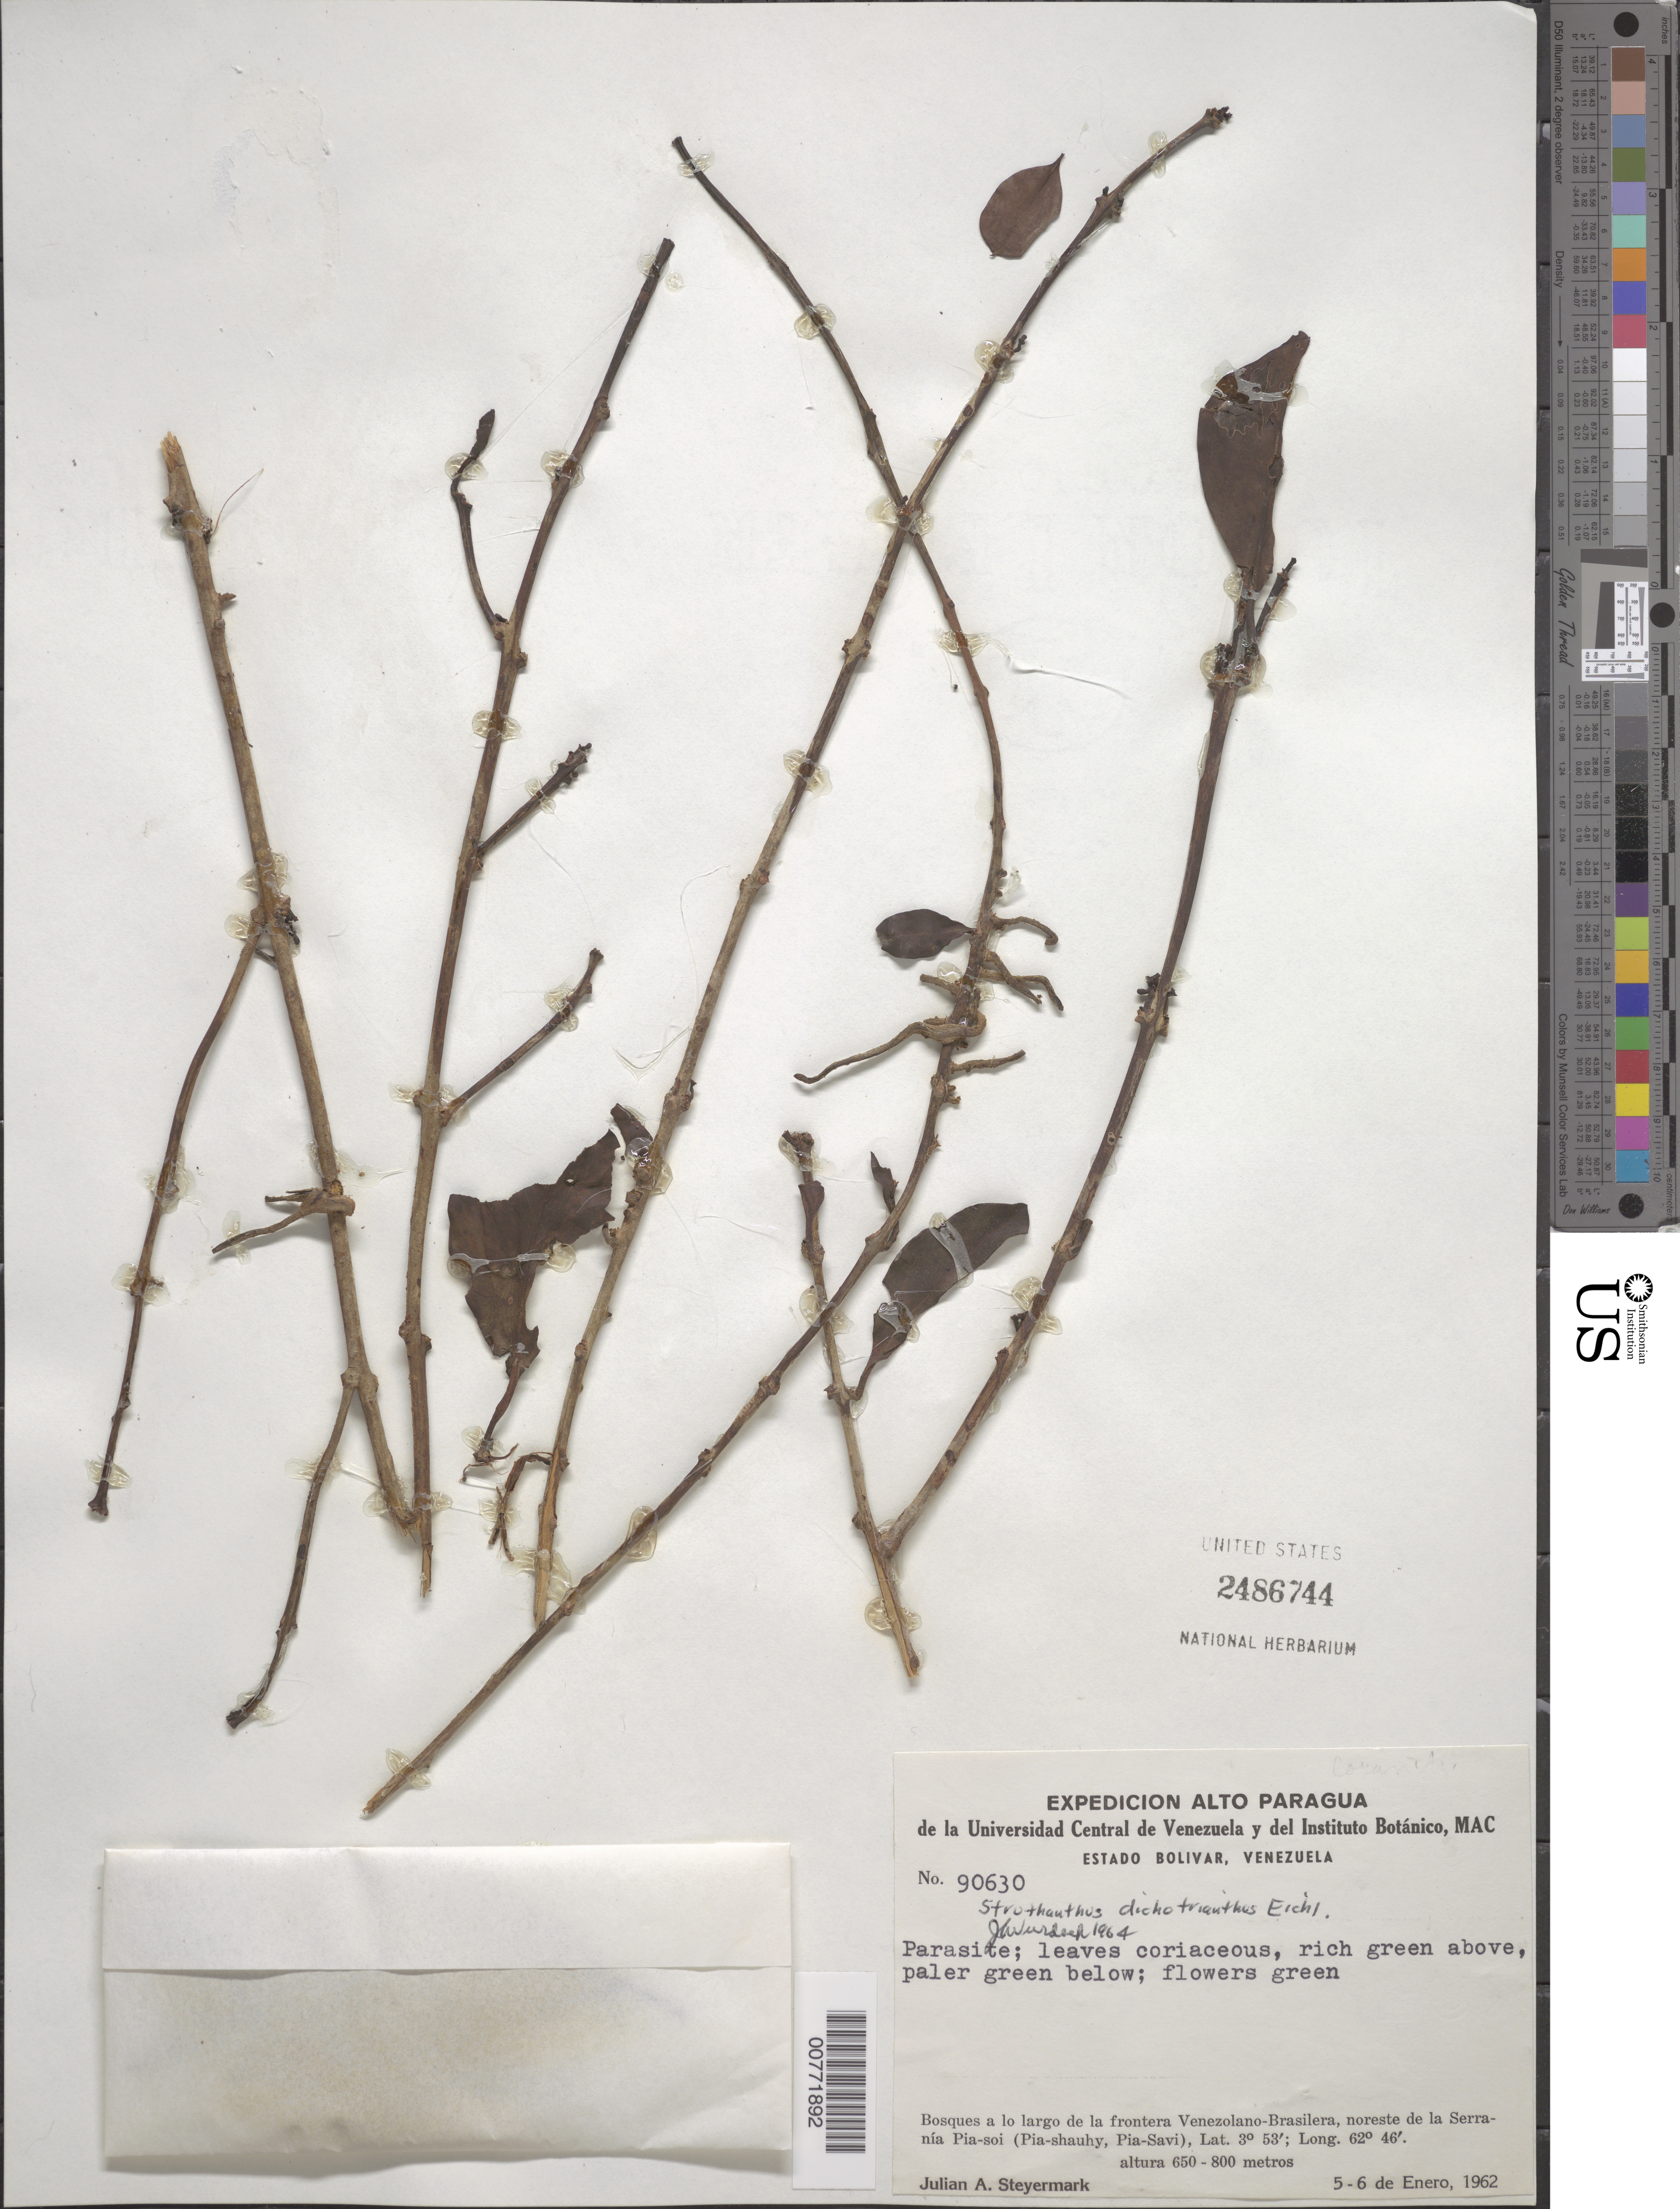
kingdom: Plantae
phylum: Tracheophyta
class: Magnoliopsida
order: Santalales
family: Loranthaceae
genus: Struthanthus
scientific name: Struthanthus dichotrianthus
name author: Eichler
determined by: Wurdack, John J., (US), US (UNITED STATES)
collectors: J. Steyermark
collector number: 90630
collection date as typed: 5-Jan-62 to 6-Jan-62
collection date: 1962-01-05/1962-01-06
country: Venezuela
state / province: Bolívar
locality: Serranía Pia-soi, NE of; on Venezuela-Brazil border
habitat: Bosques a lo largo de la frontera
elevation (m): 650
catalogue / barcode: US 2486744